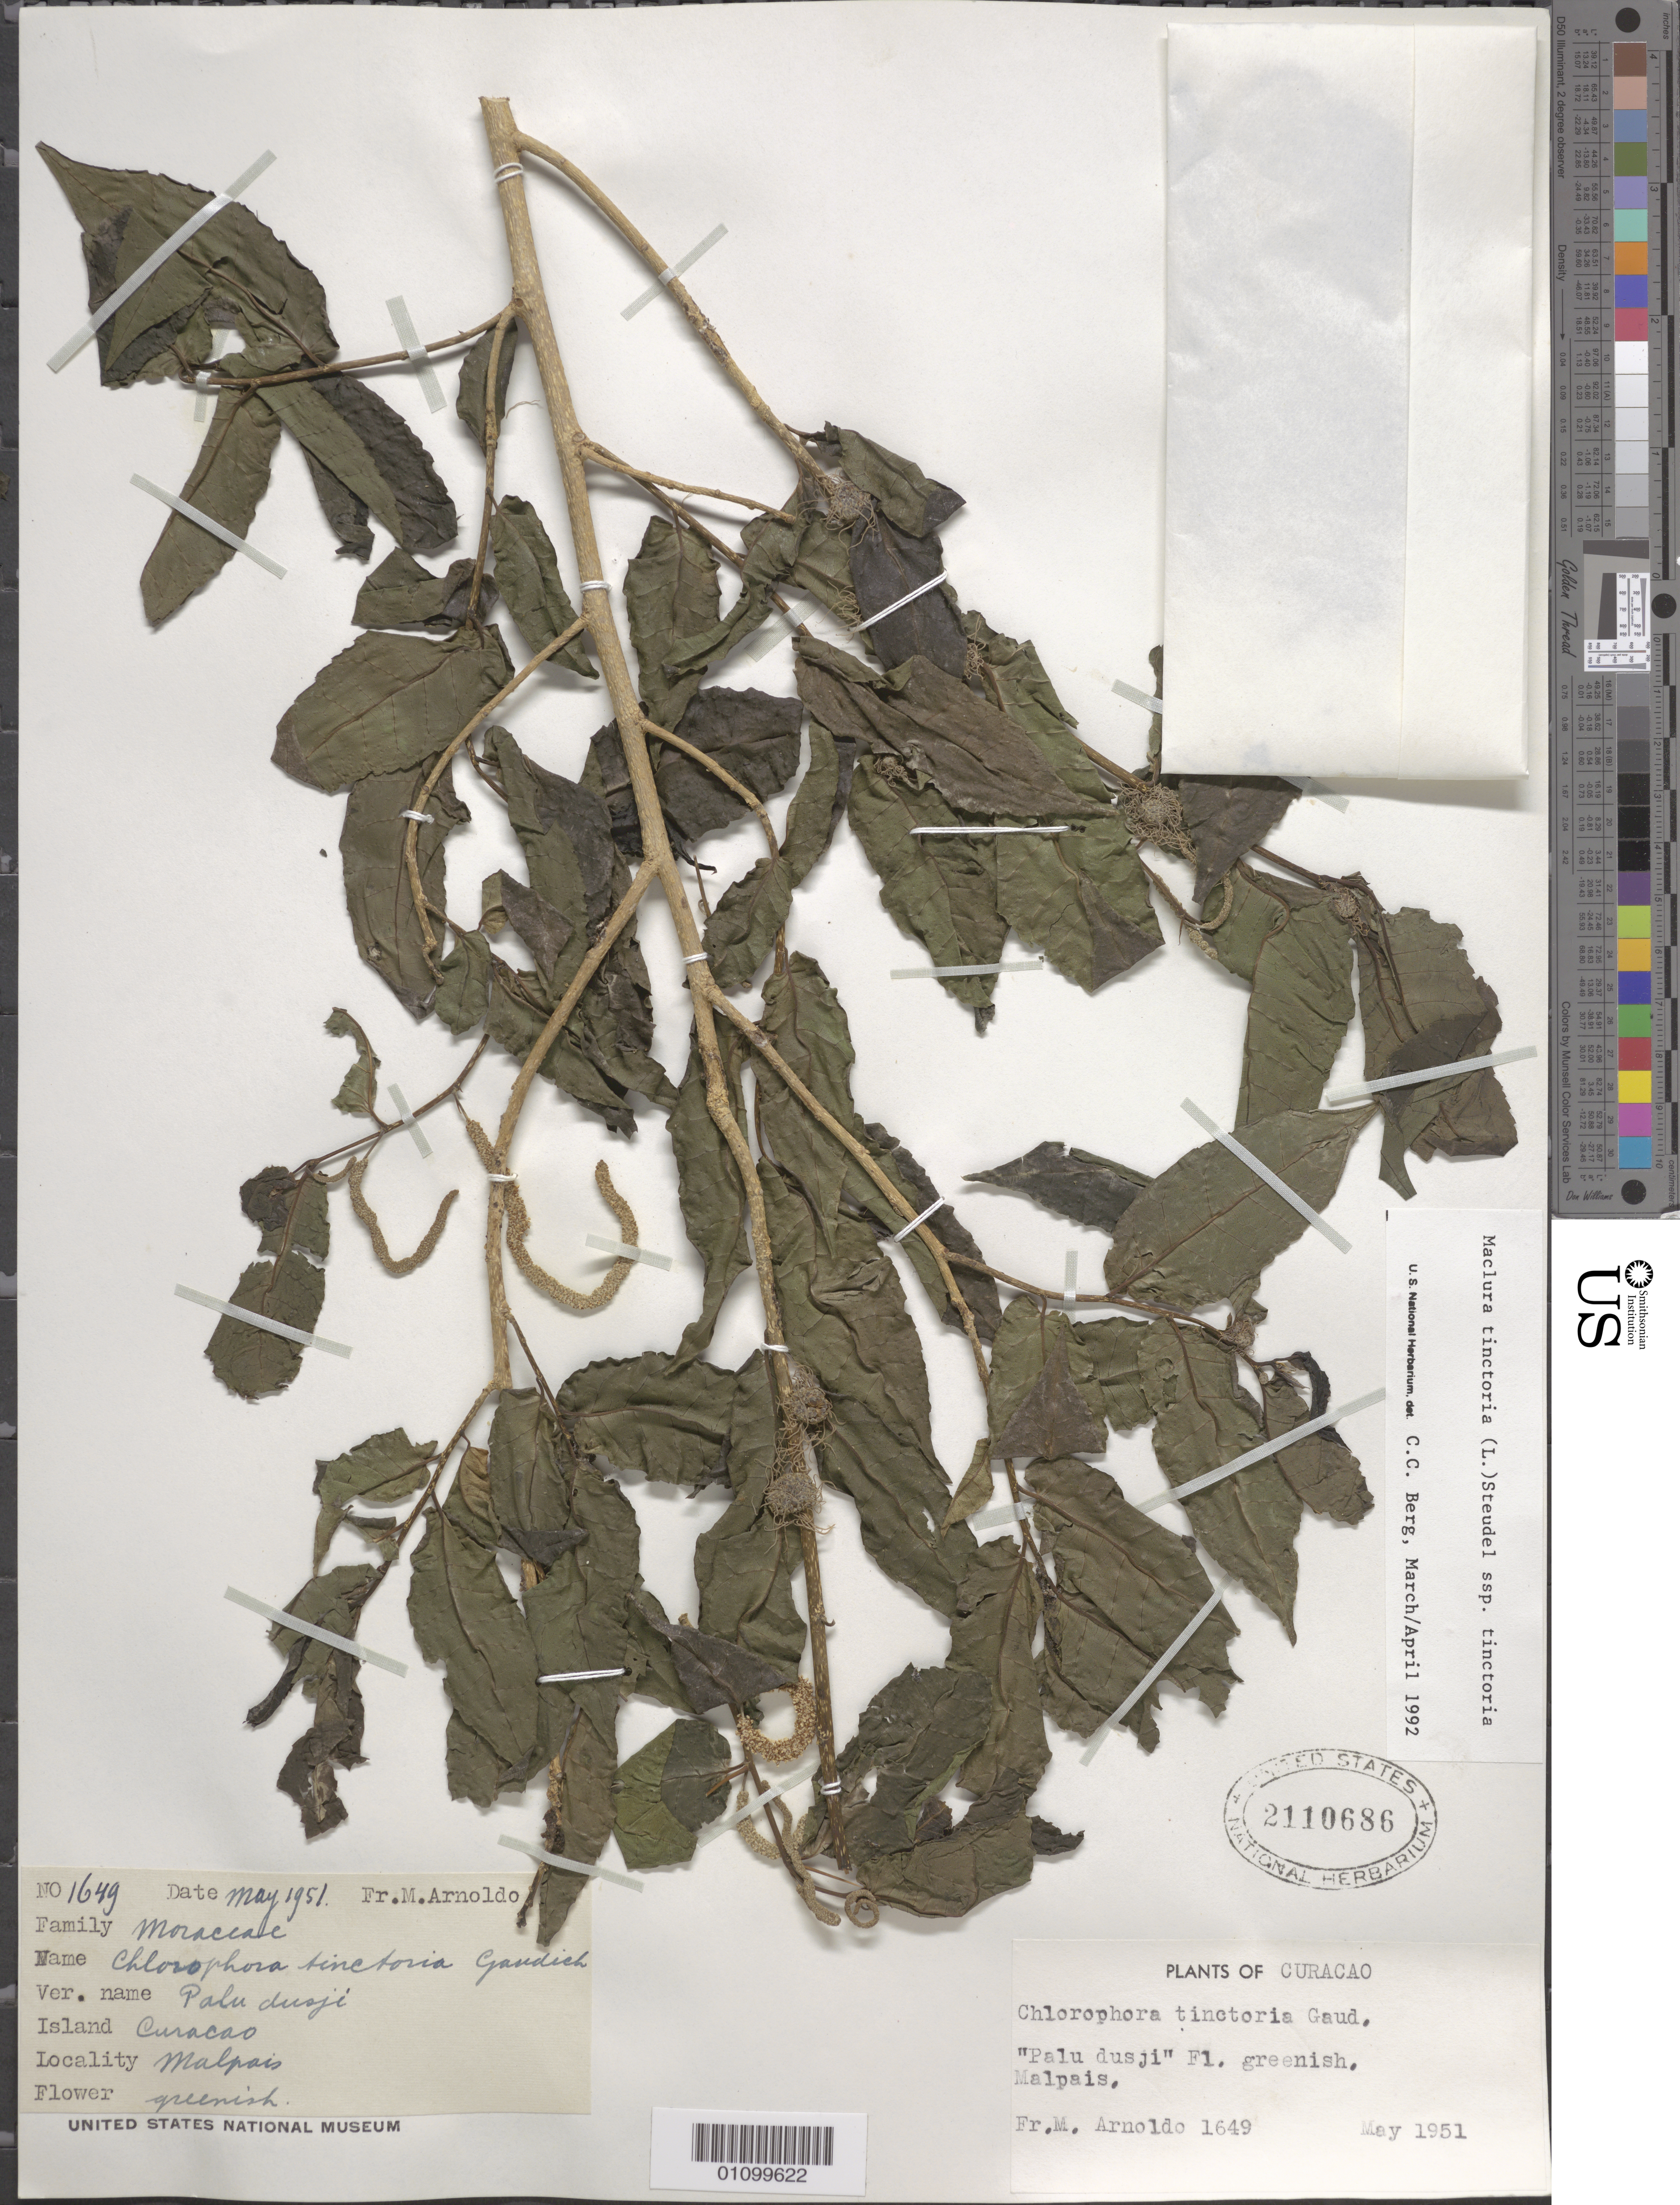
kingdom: Plantae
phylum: Tracheophyta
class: Magnoliopsida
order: Rosales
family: Moraceae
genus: Maclura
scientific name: Maclura tinctoria subsp. tinctoria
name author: (L.) D. Don ex Steud.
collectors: N. Arnoldo-Broeders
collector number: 1649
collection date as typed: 01 May 1951 to 31 May 1951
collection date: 1951-05-01/1951-05-31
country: Curaçao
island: Curaçao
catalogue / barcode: US 2110686